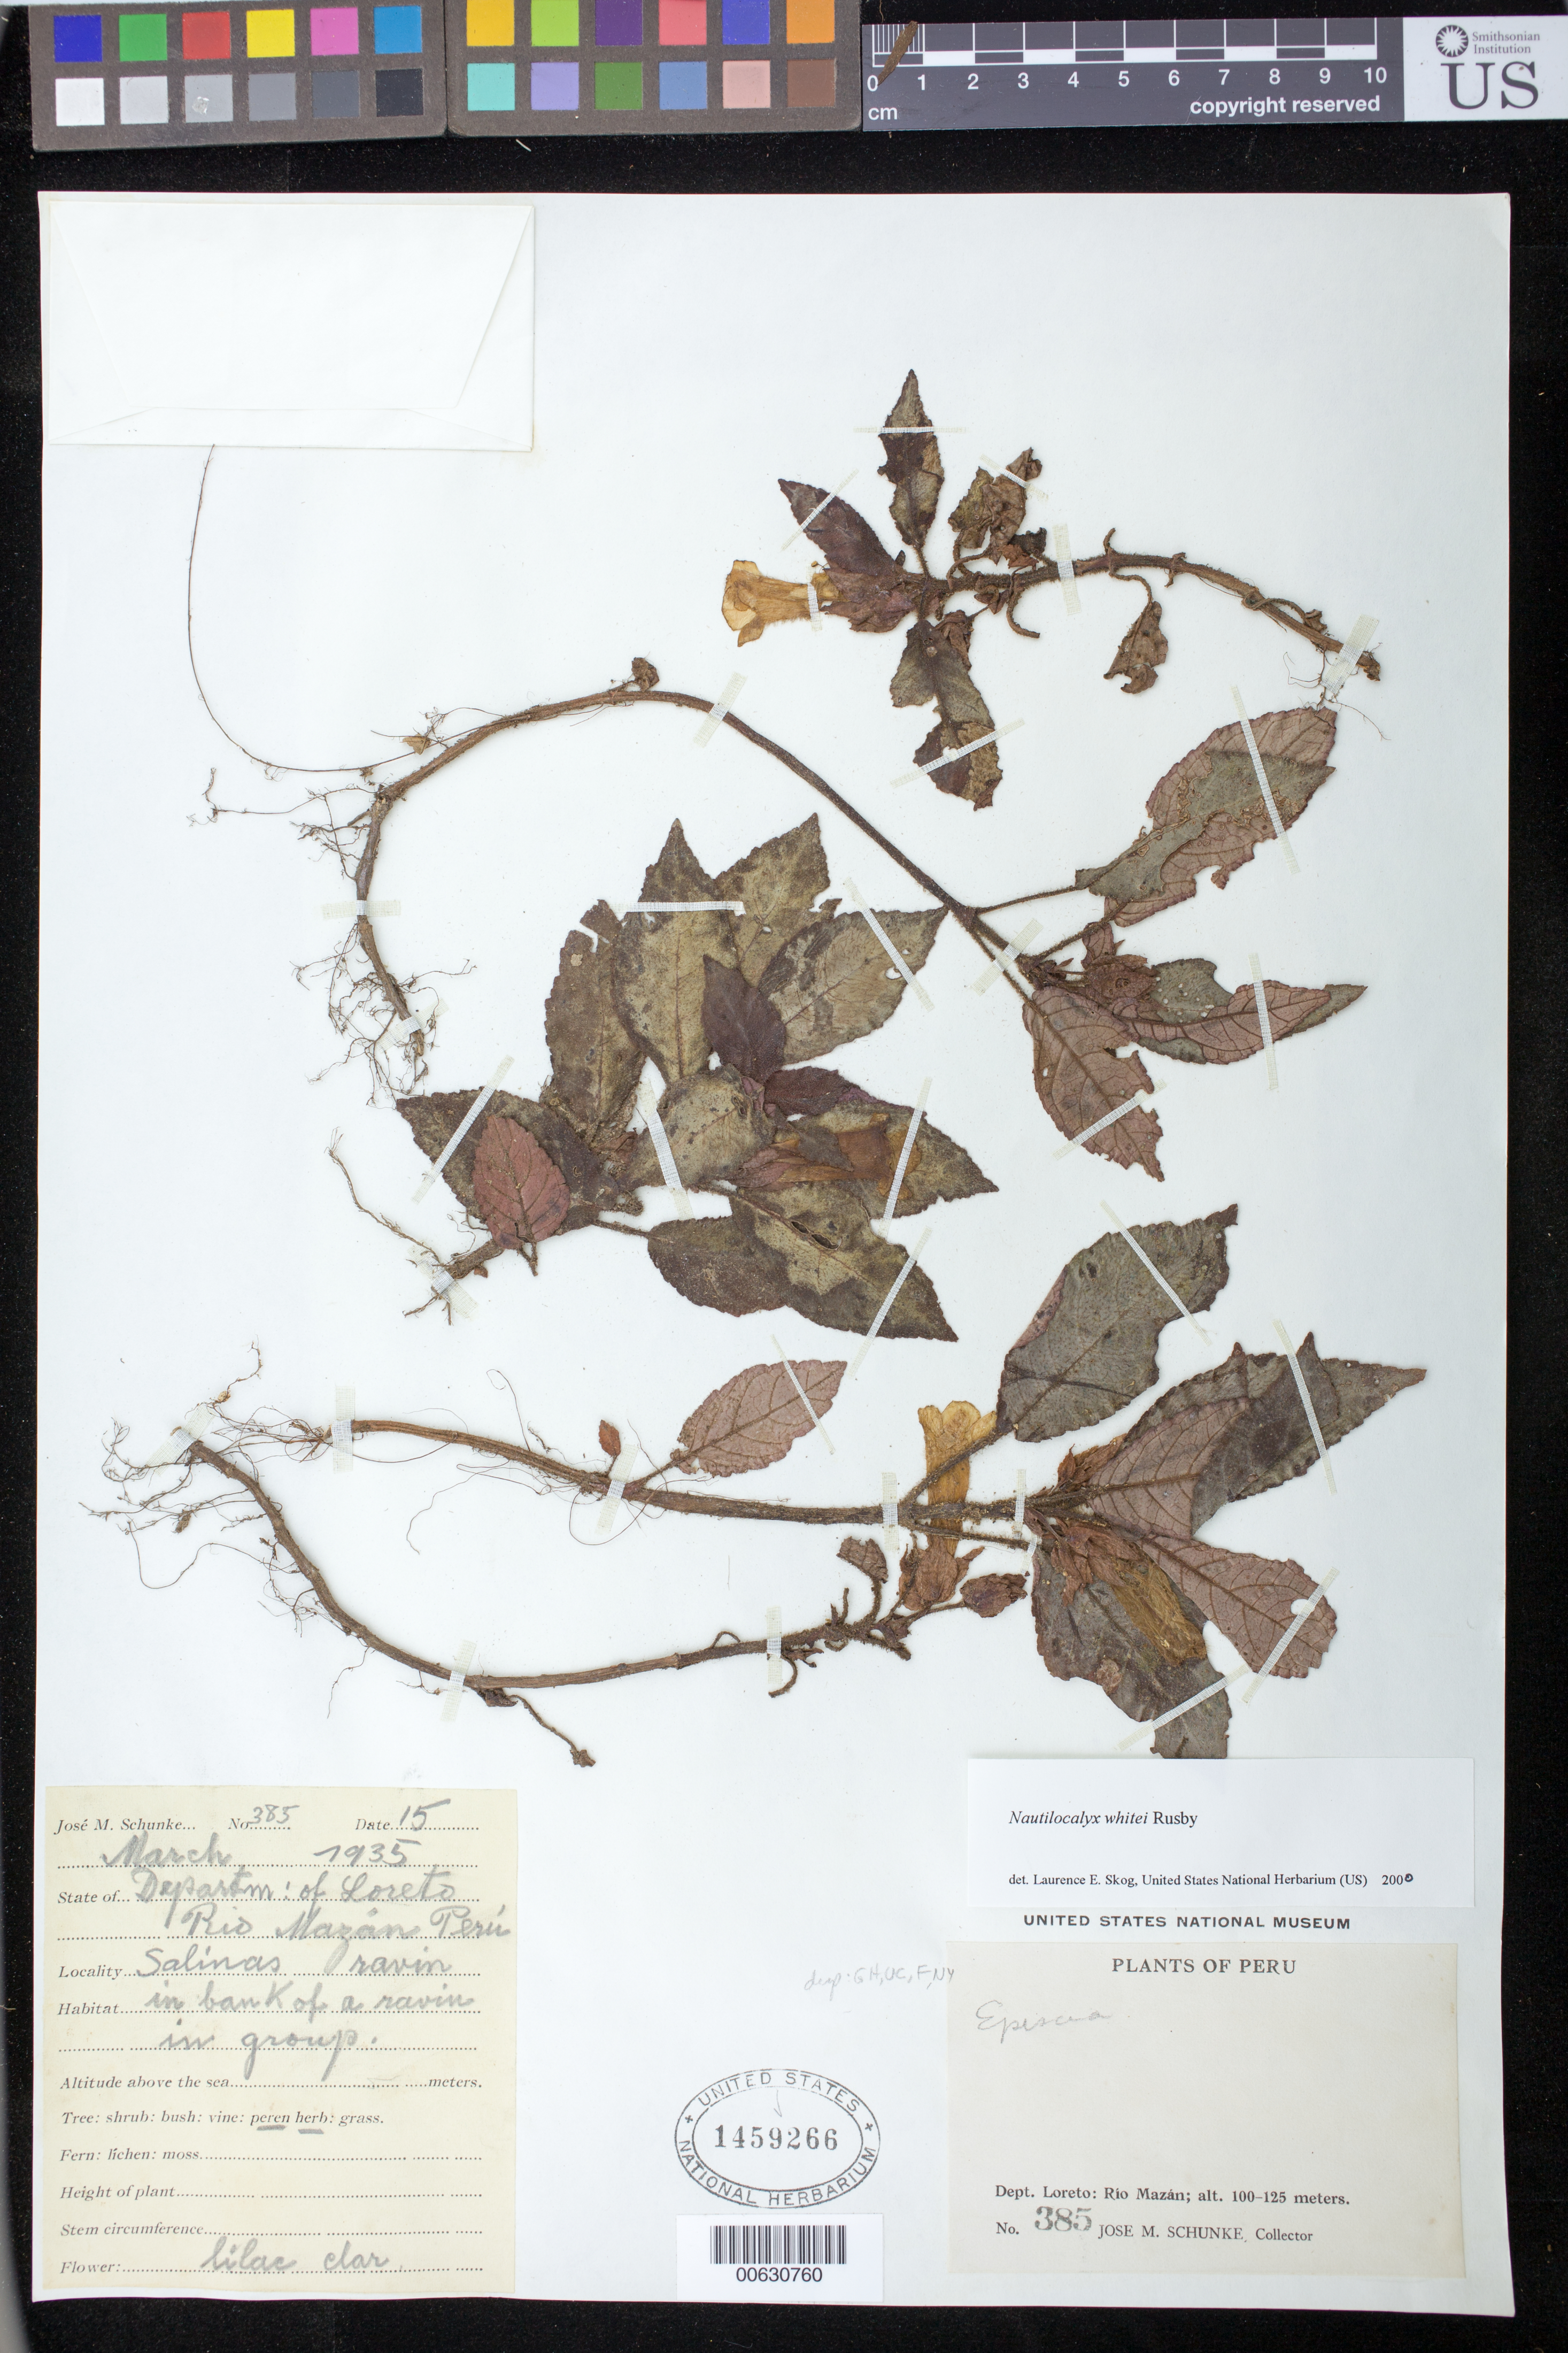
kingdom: Plantae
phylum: Tracheophyta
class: Magnoliopsida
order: Lamiales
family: Gesneriaceae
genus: Nautilocalyx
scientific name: Nautilocalyx whitei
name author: Rusby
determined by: Skog, Laurence E.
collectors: J. M. Schunke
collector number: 385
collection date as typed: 15 Mar 1935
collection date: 1935-03-15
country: Peru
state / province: Loreto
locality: Río Mazán, Salinas ravine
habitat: On bank of ravine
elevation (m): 100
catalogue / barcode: US 1459266